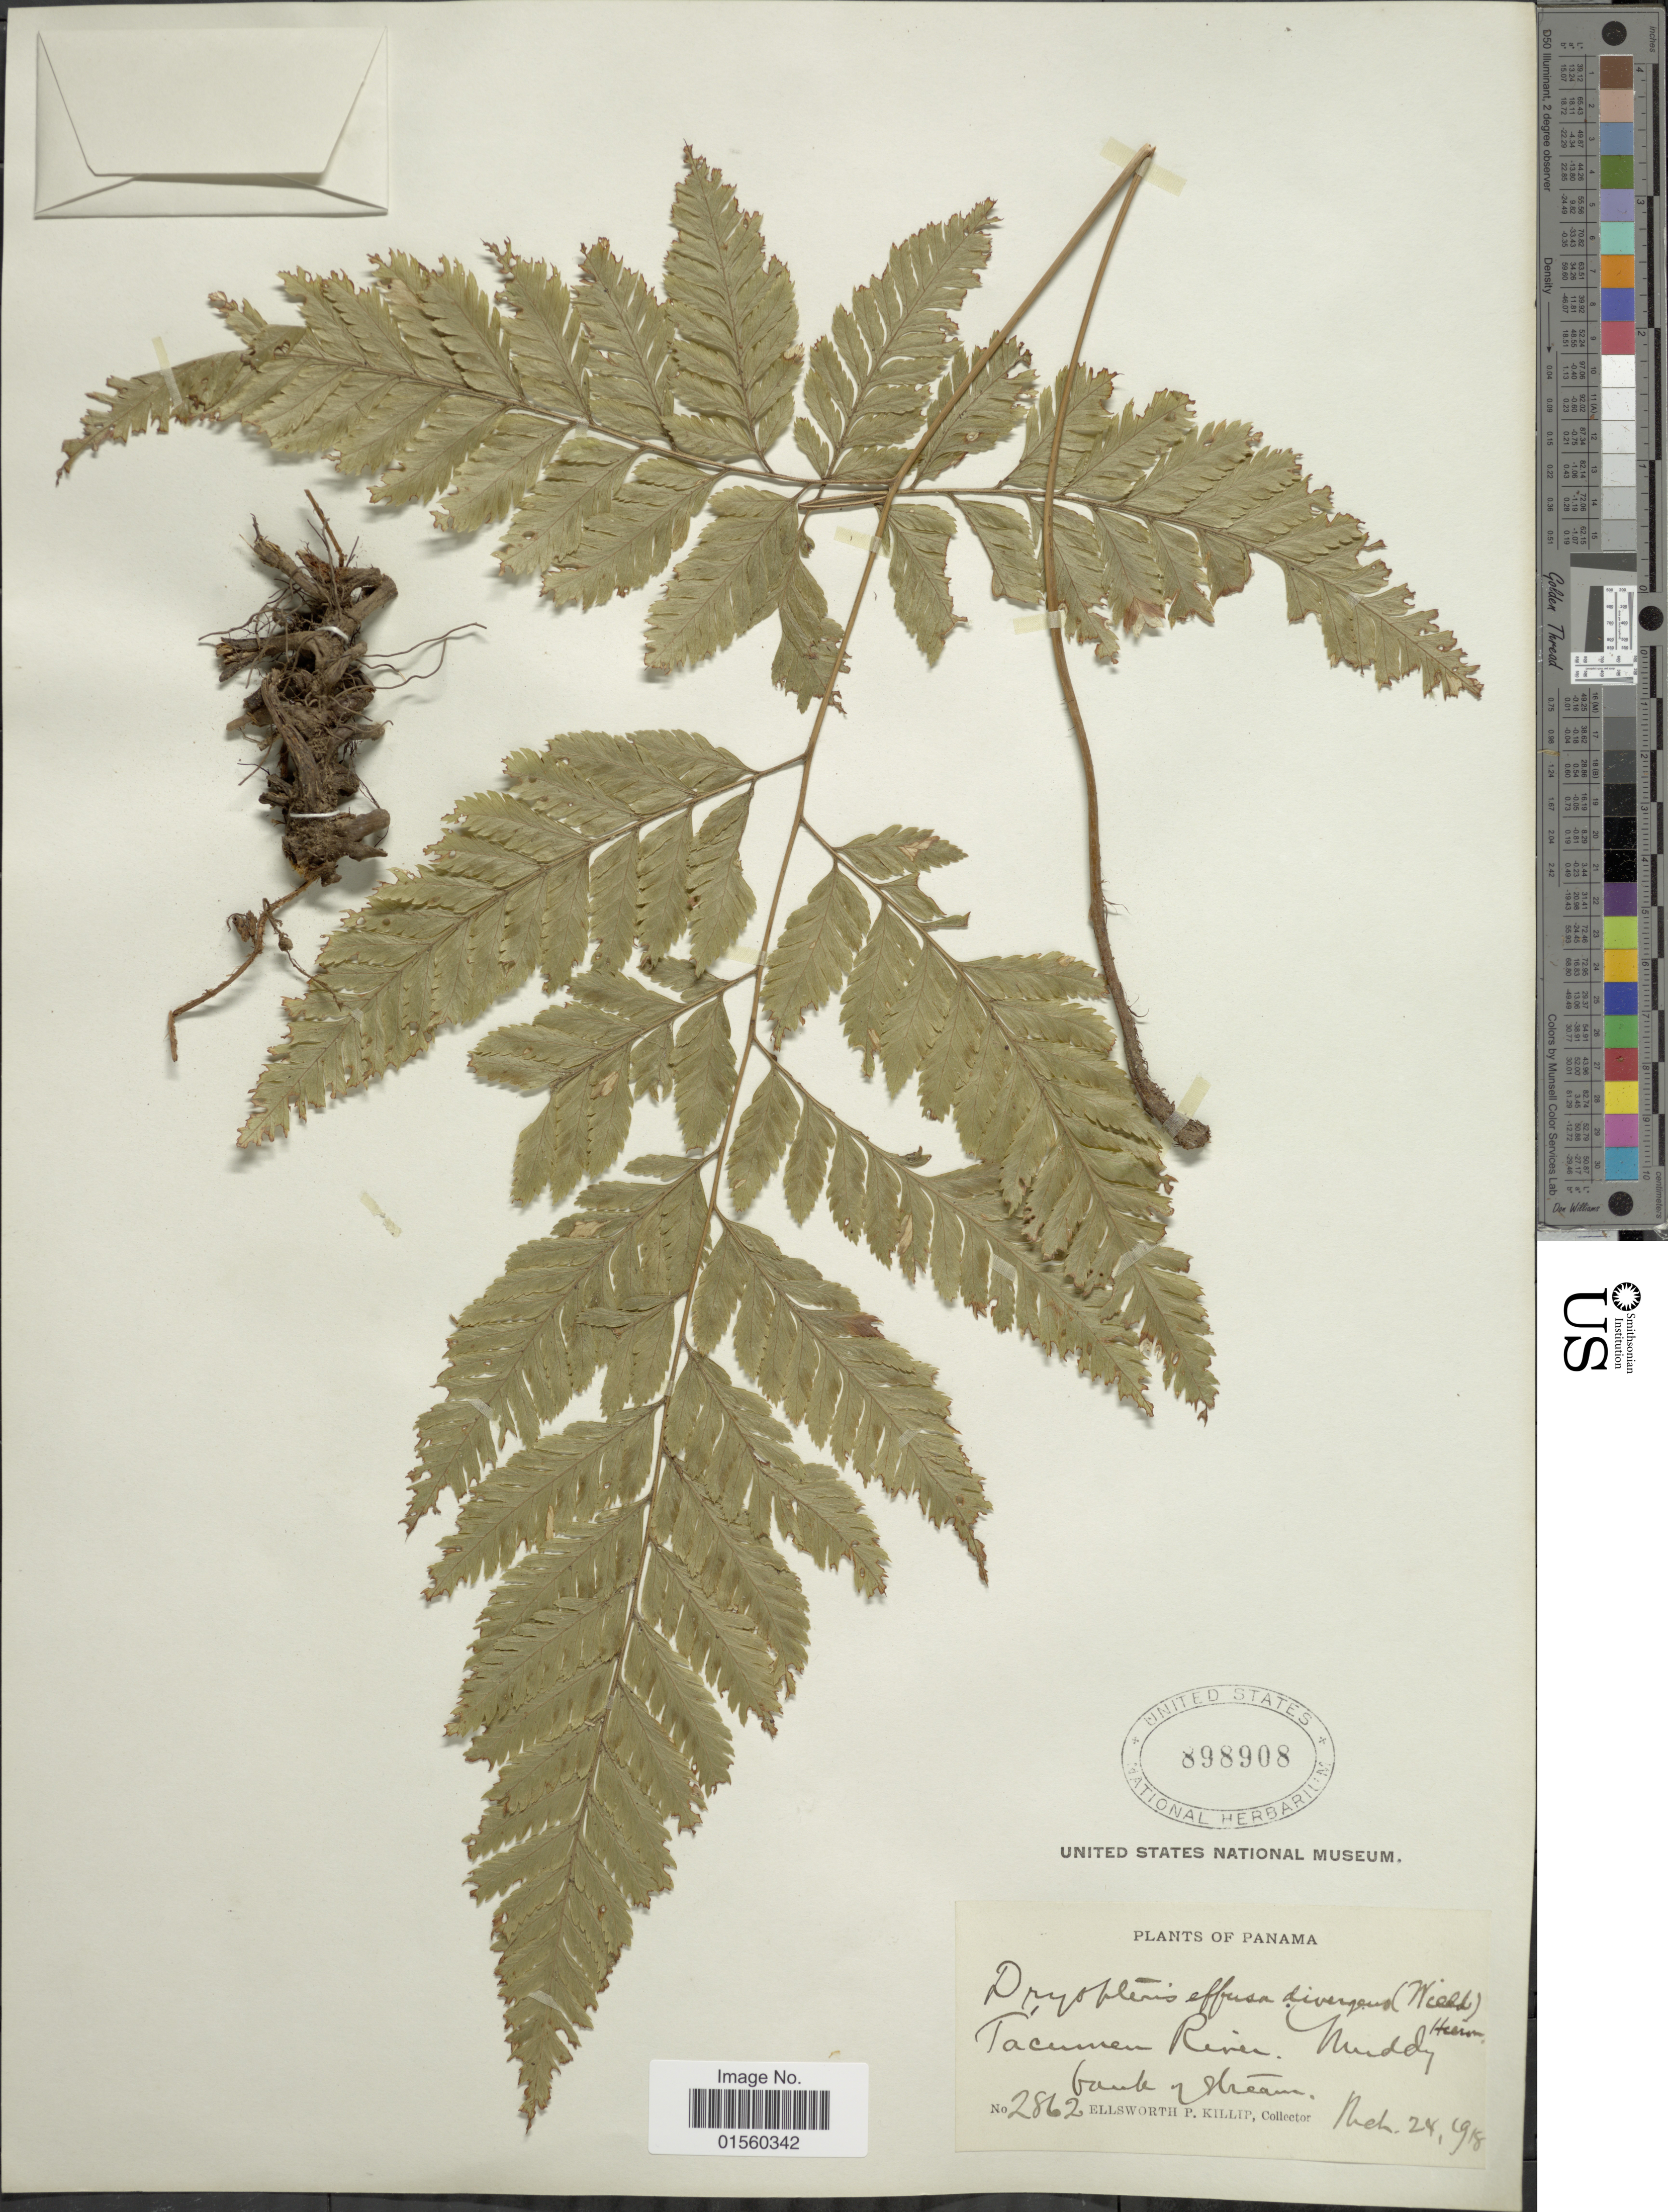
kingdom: Plantae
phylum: Tracheophyta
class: Polypodiopsida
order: Polypodiales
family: Dryopteridaceae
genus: Parapolystichum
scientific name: Parapolystichum effusum var. effusum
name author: (Sw.) Ching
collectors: E. P. Killip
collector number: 2862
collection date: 1918-05-24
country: Panama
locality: Tacumen River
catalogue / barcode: US 898908